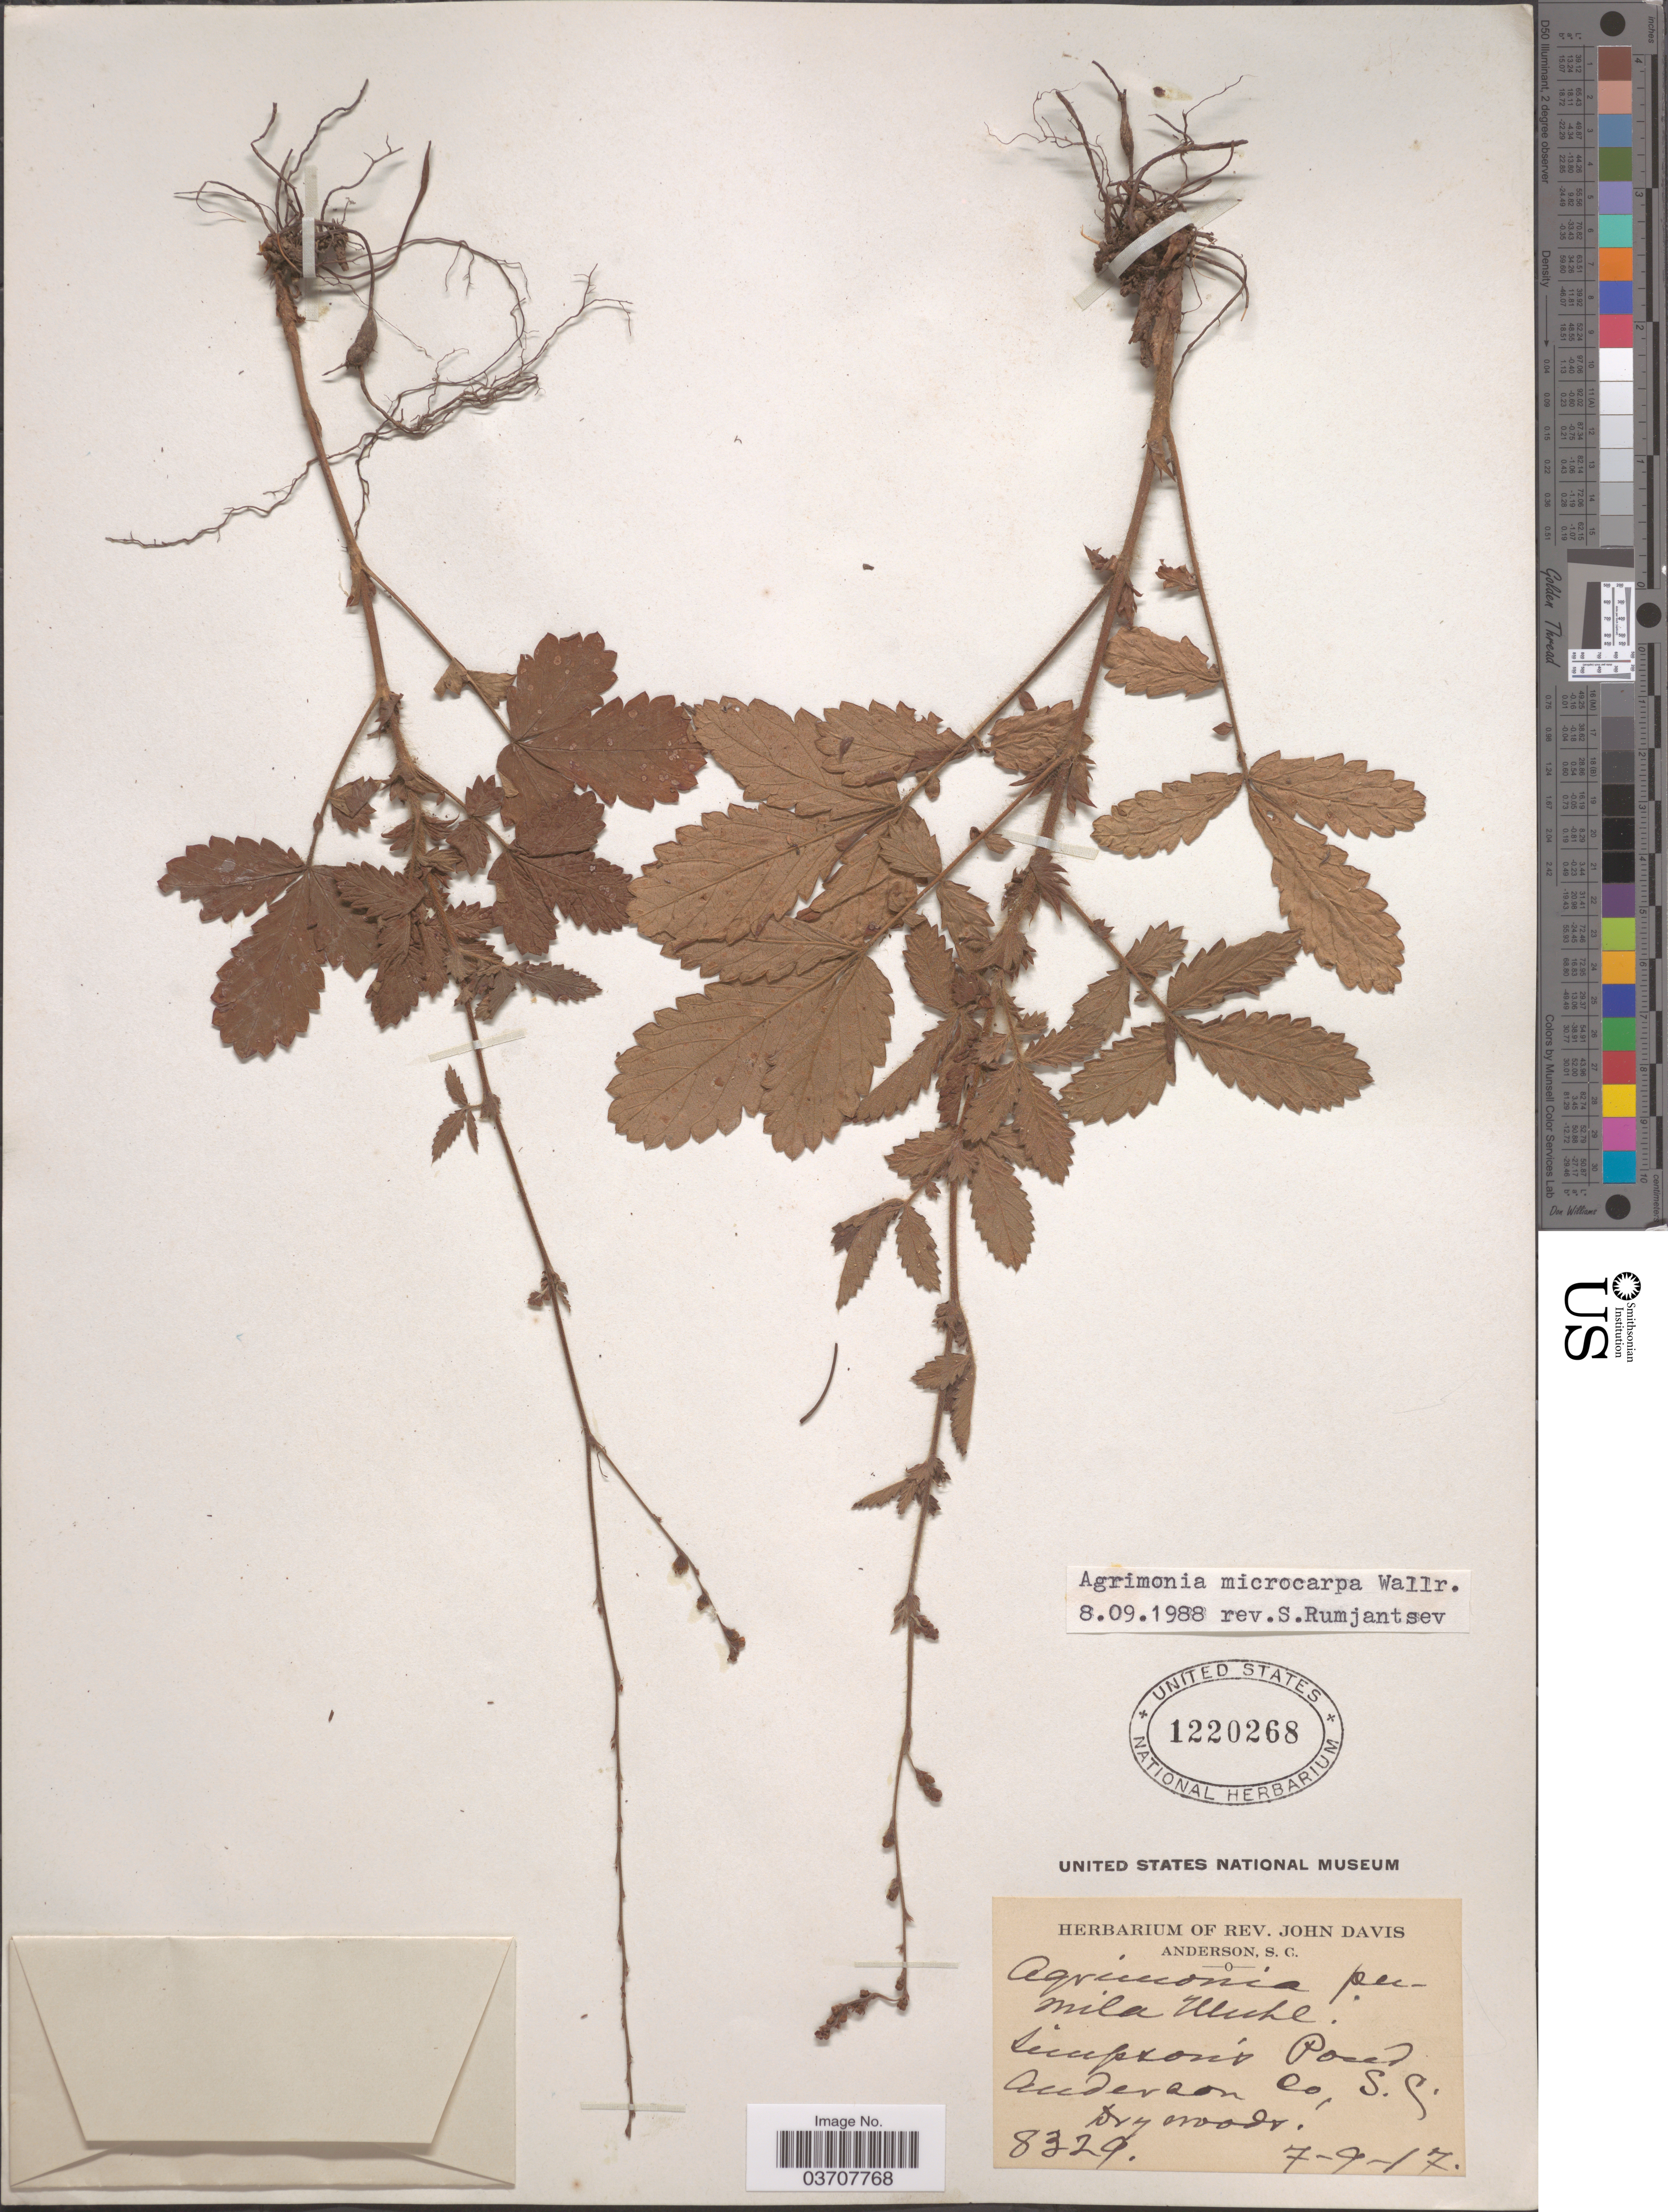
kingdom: Plantae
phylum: Tracheophyta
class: Magnoliopsida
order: Rosales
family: Rosaceae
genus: Agrimonia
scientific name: Agrimonia microcarpa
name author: Wallr.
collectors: ex herb. Rev. John Davis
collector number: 8329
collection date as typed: Transcribed d/m/y: 9/7/17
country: United States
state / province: South Carolina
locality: Simpson's Pond. Anderson Co.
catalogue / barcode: US 1220268